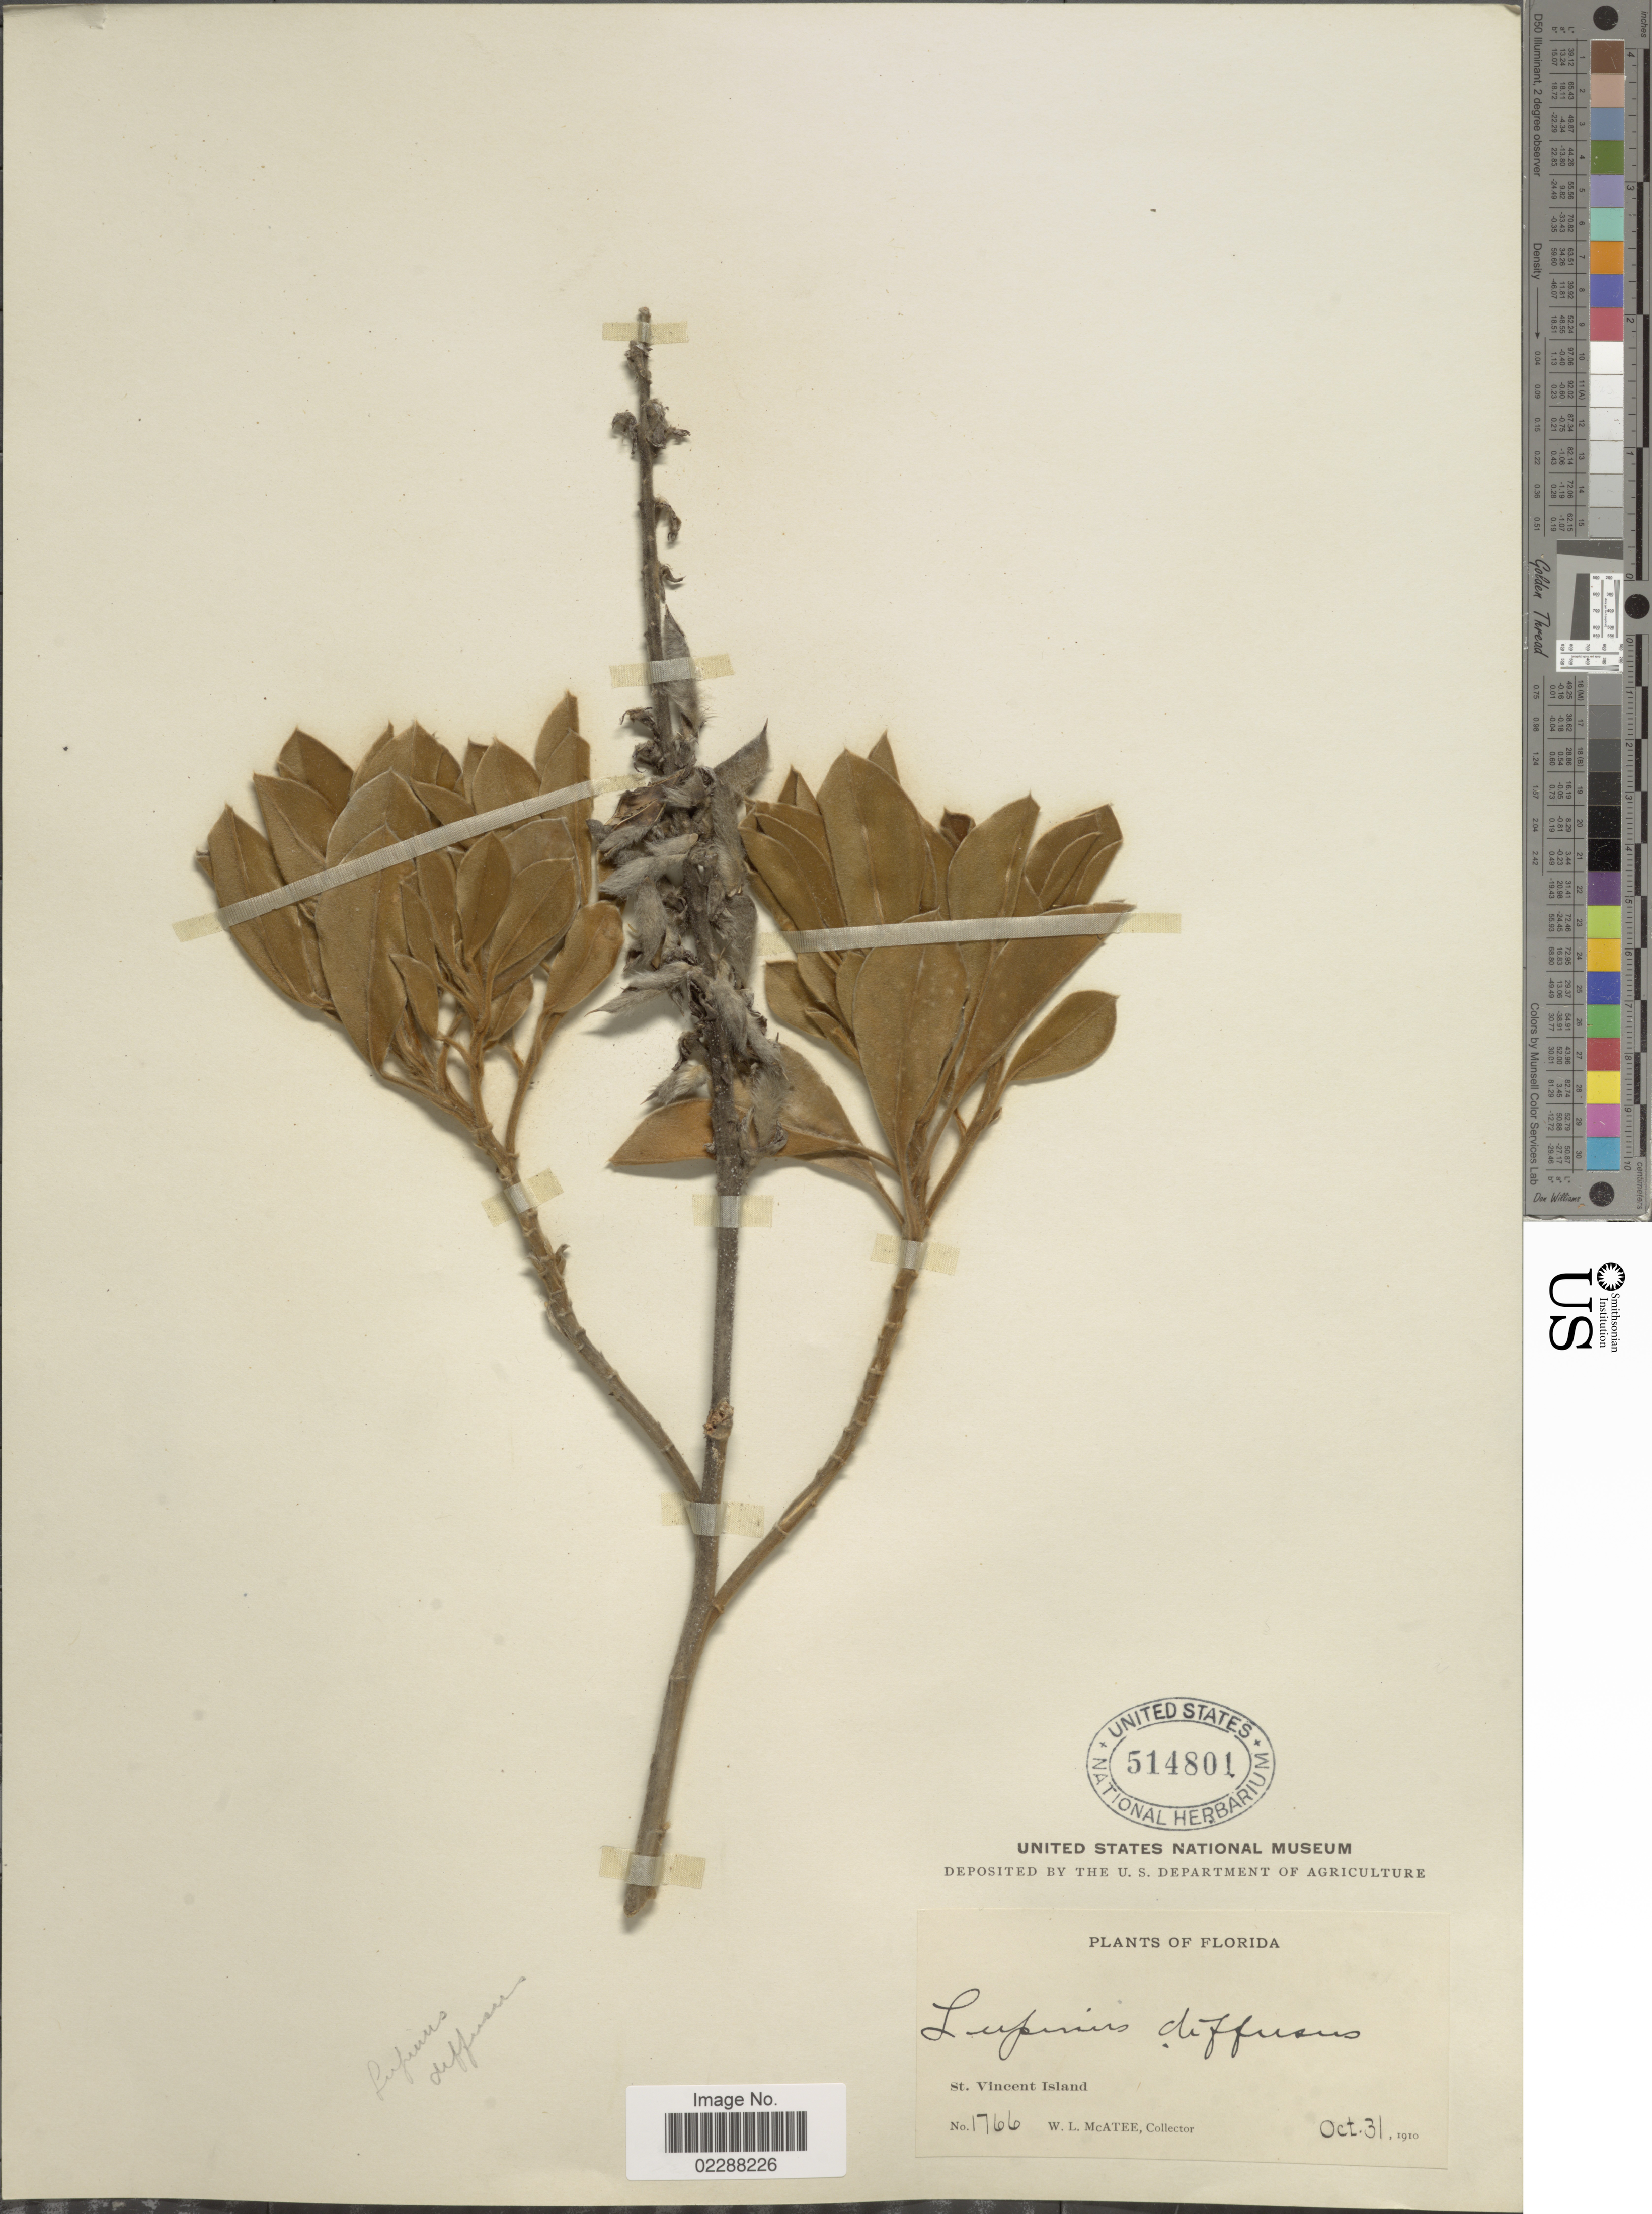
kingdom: Plantae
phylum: Tracheophyta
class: Magnoliopsida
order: Fabales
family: Fabaceae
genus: Lupinus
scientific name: Lupinus westianus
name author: Small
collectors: W. McAtee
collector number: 1766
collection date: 1910-10-31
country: United States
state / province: Florida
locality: St. Vincent Island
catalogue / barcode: US 514801